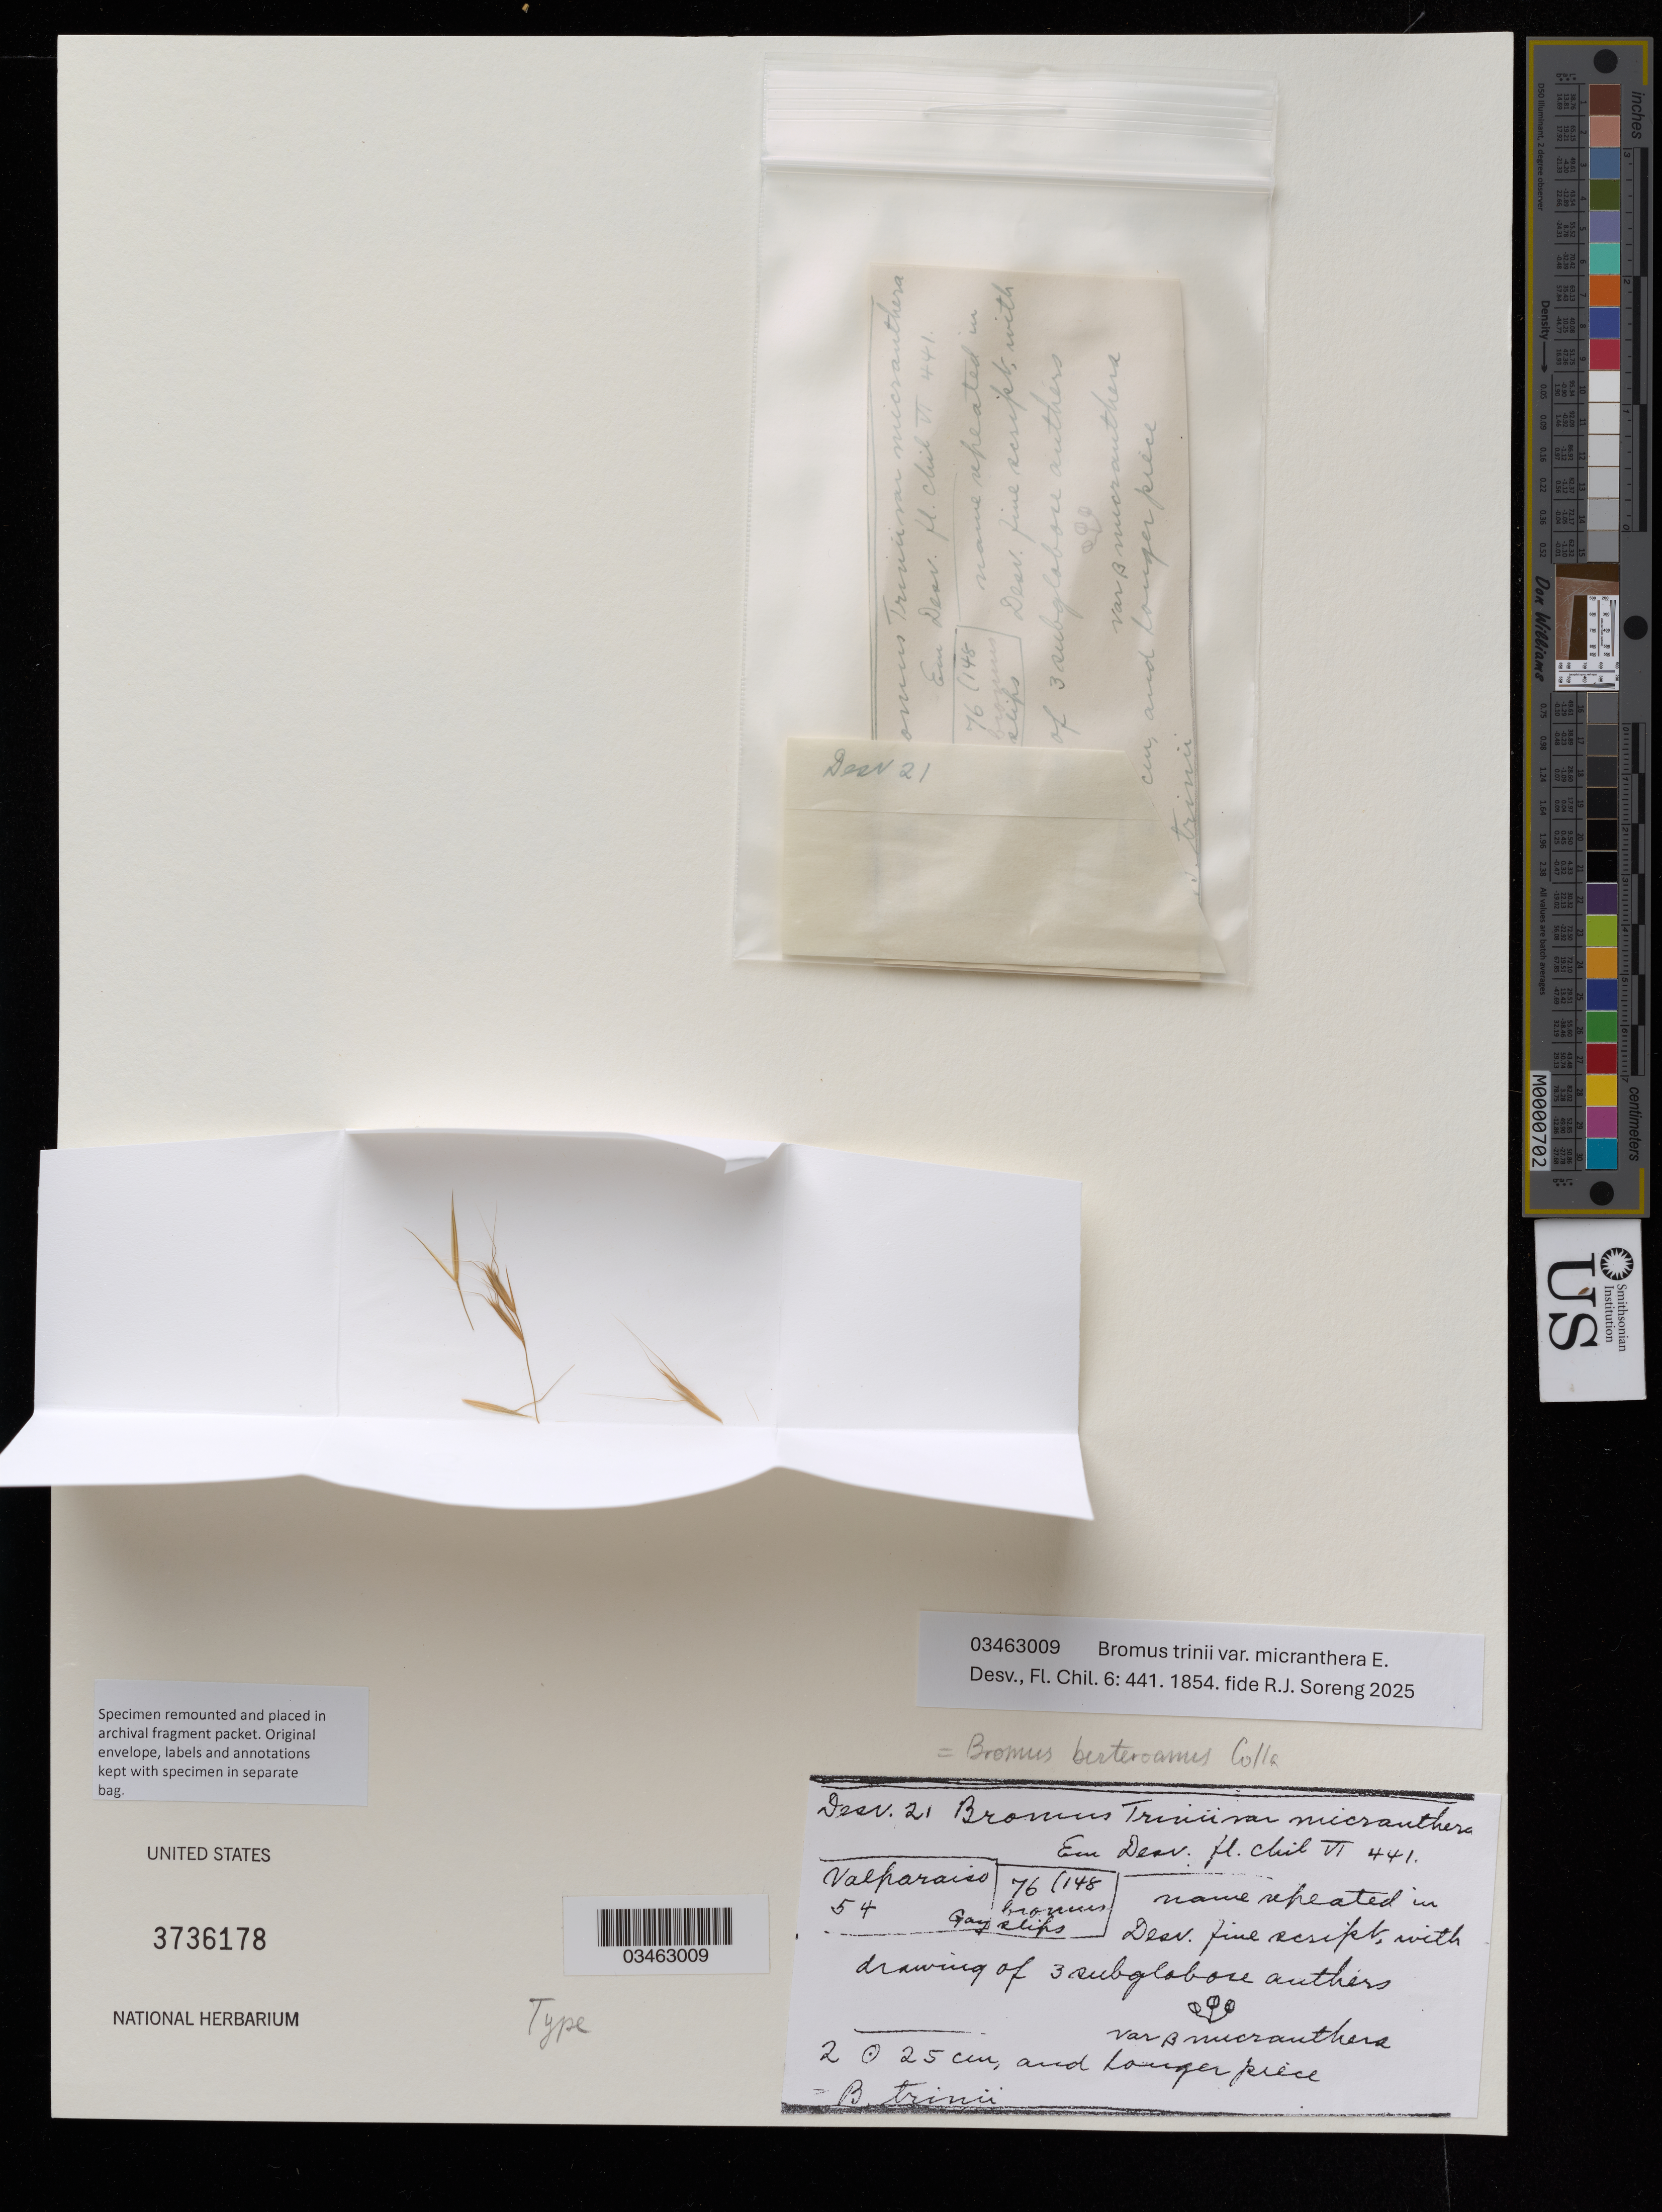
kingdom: Plantae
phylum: Tracheophyta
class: Liliopsida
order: Poales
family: Poaceae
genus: Bromus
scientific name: Bromus trinii var. micrantherus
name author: É. Desv.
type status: Syntype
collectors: -- Gay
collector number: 54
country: Chile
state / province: Valparaíso (V)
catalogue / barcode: US 3736178